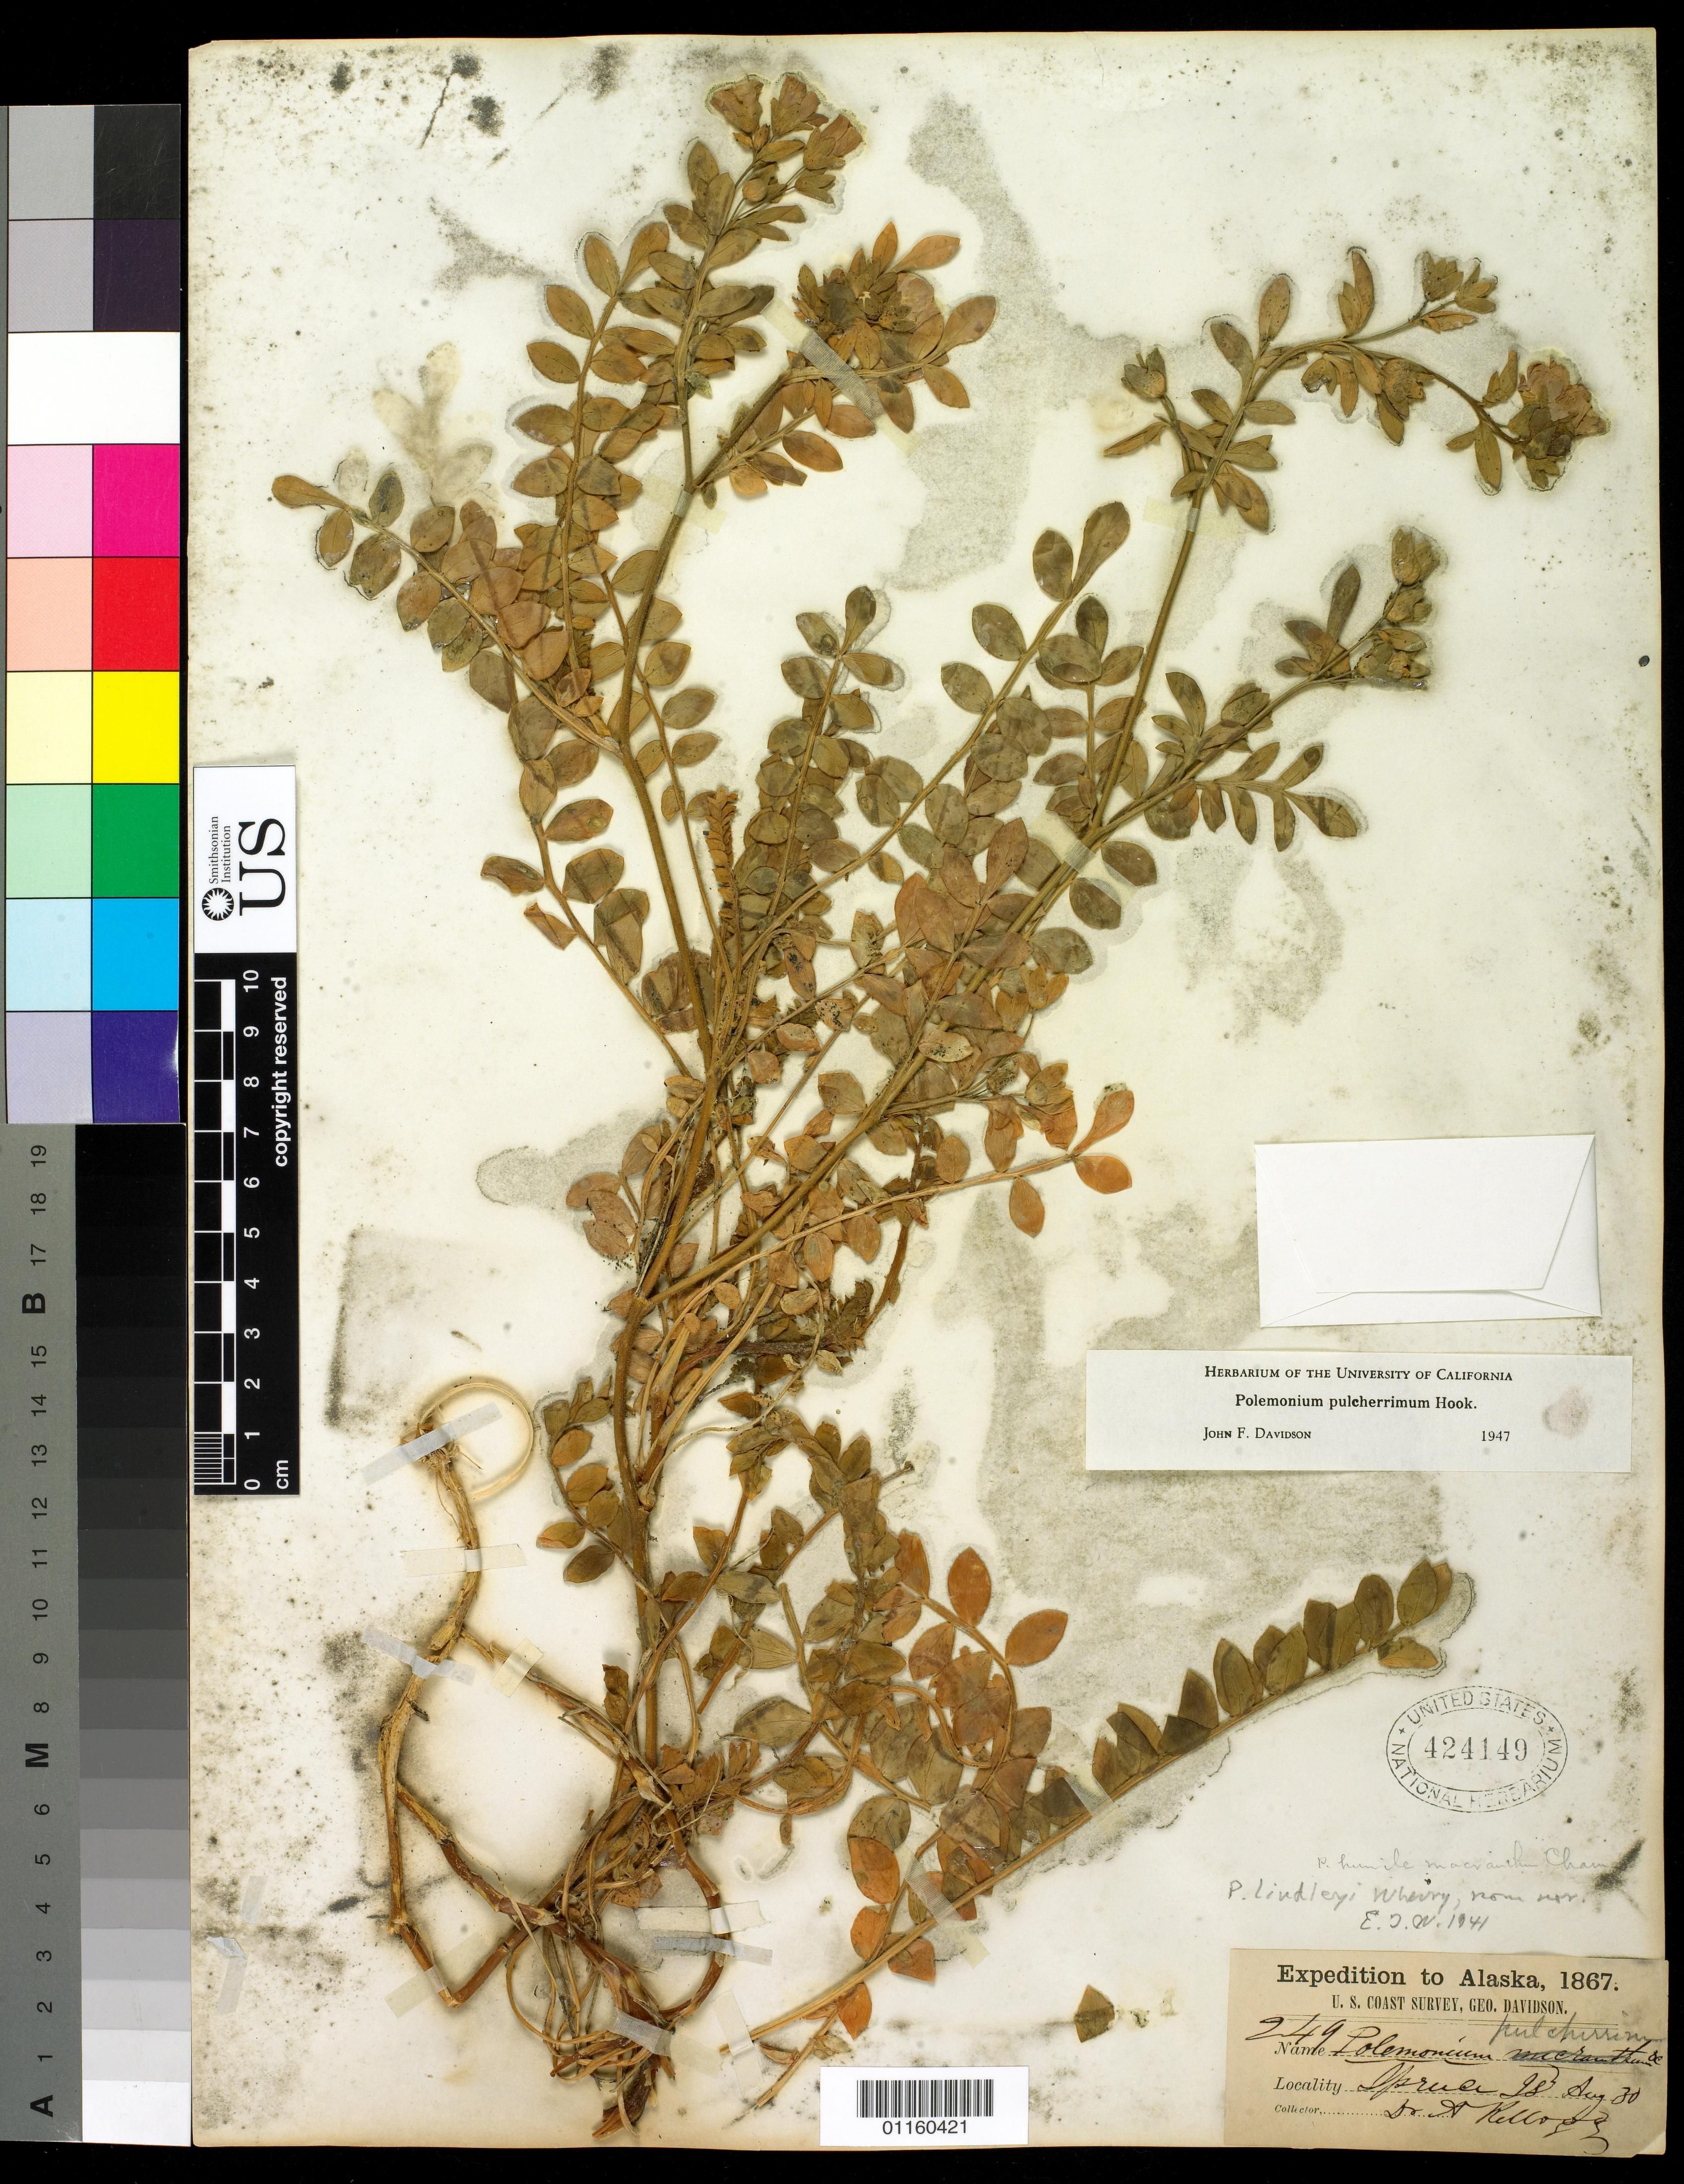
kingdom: Plantae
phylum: Tracheophyta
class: Magnoliopsida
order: Ericales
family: Polemoniaceae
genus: Polemonium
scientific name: Polemonium pulcherrimum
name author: Hook.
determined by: Davidson, J. F.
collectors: A. Kellogg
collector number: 249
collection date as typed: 30 Aug 1867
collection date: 1867-08-30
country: United States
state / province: Alaska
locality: Spruce Island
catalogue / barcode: US 424149